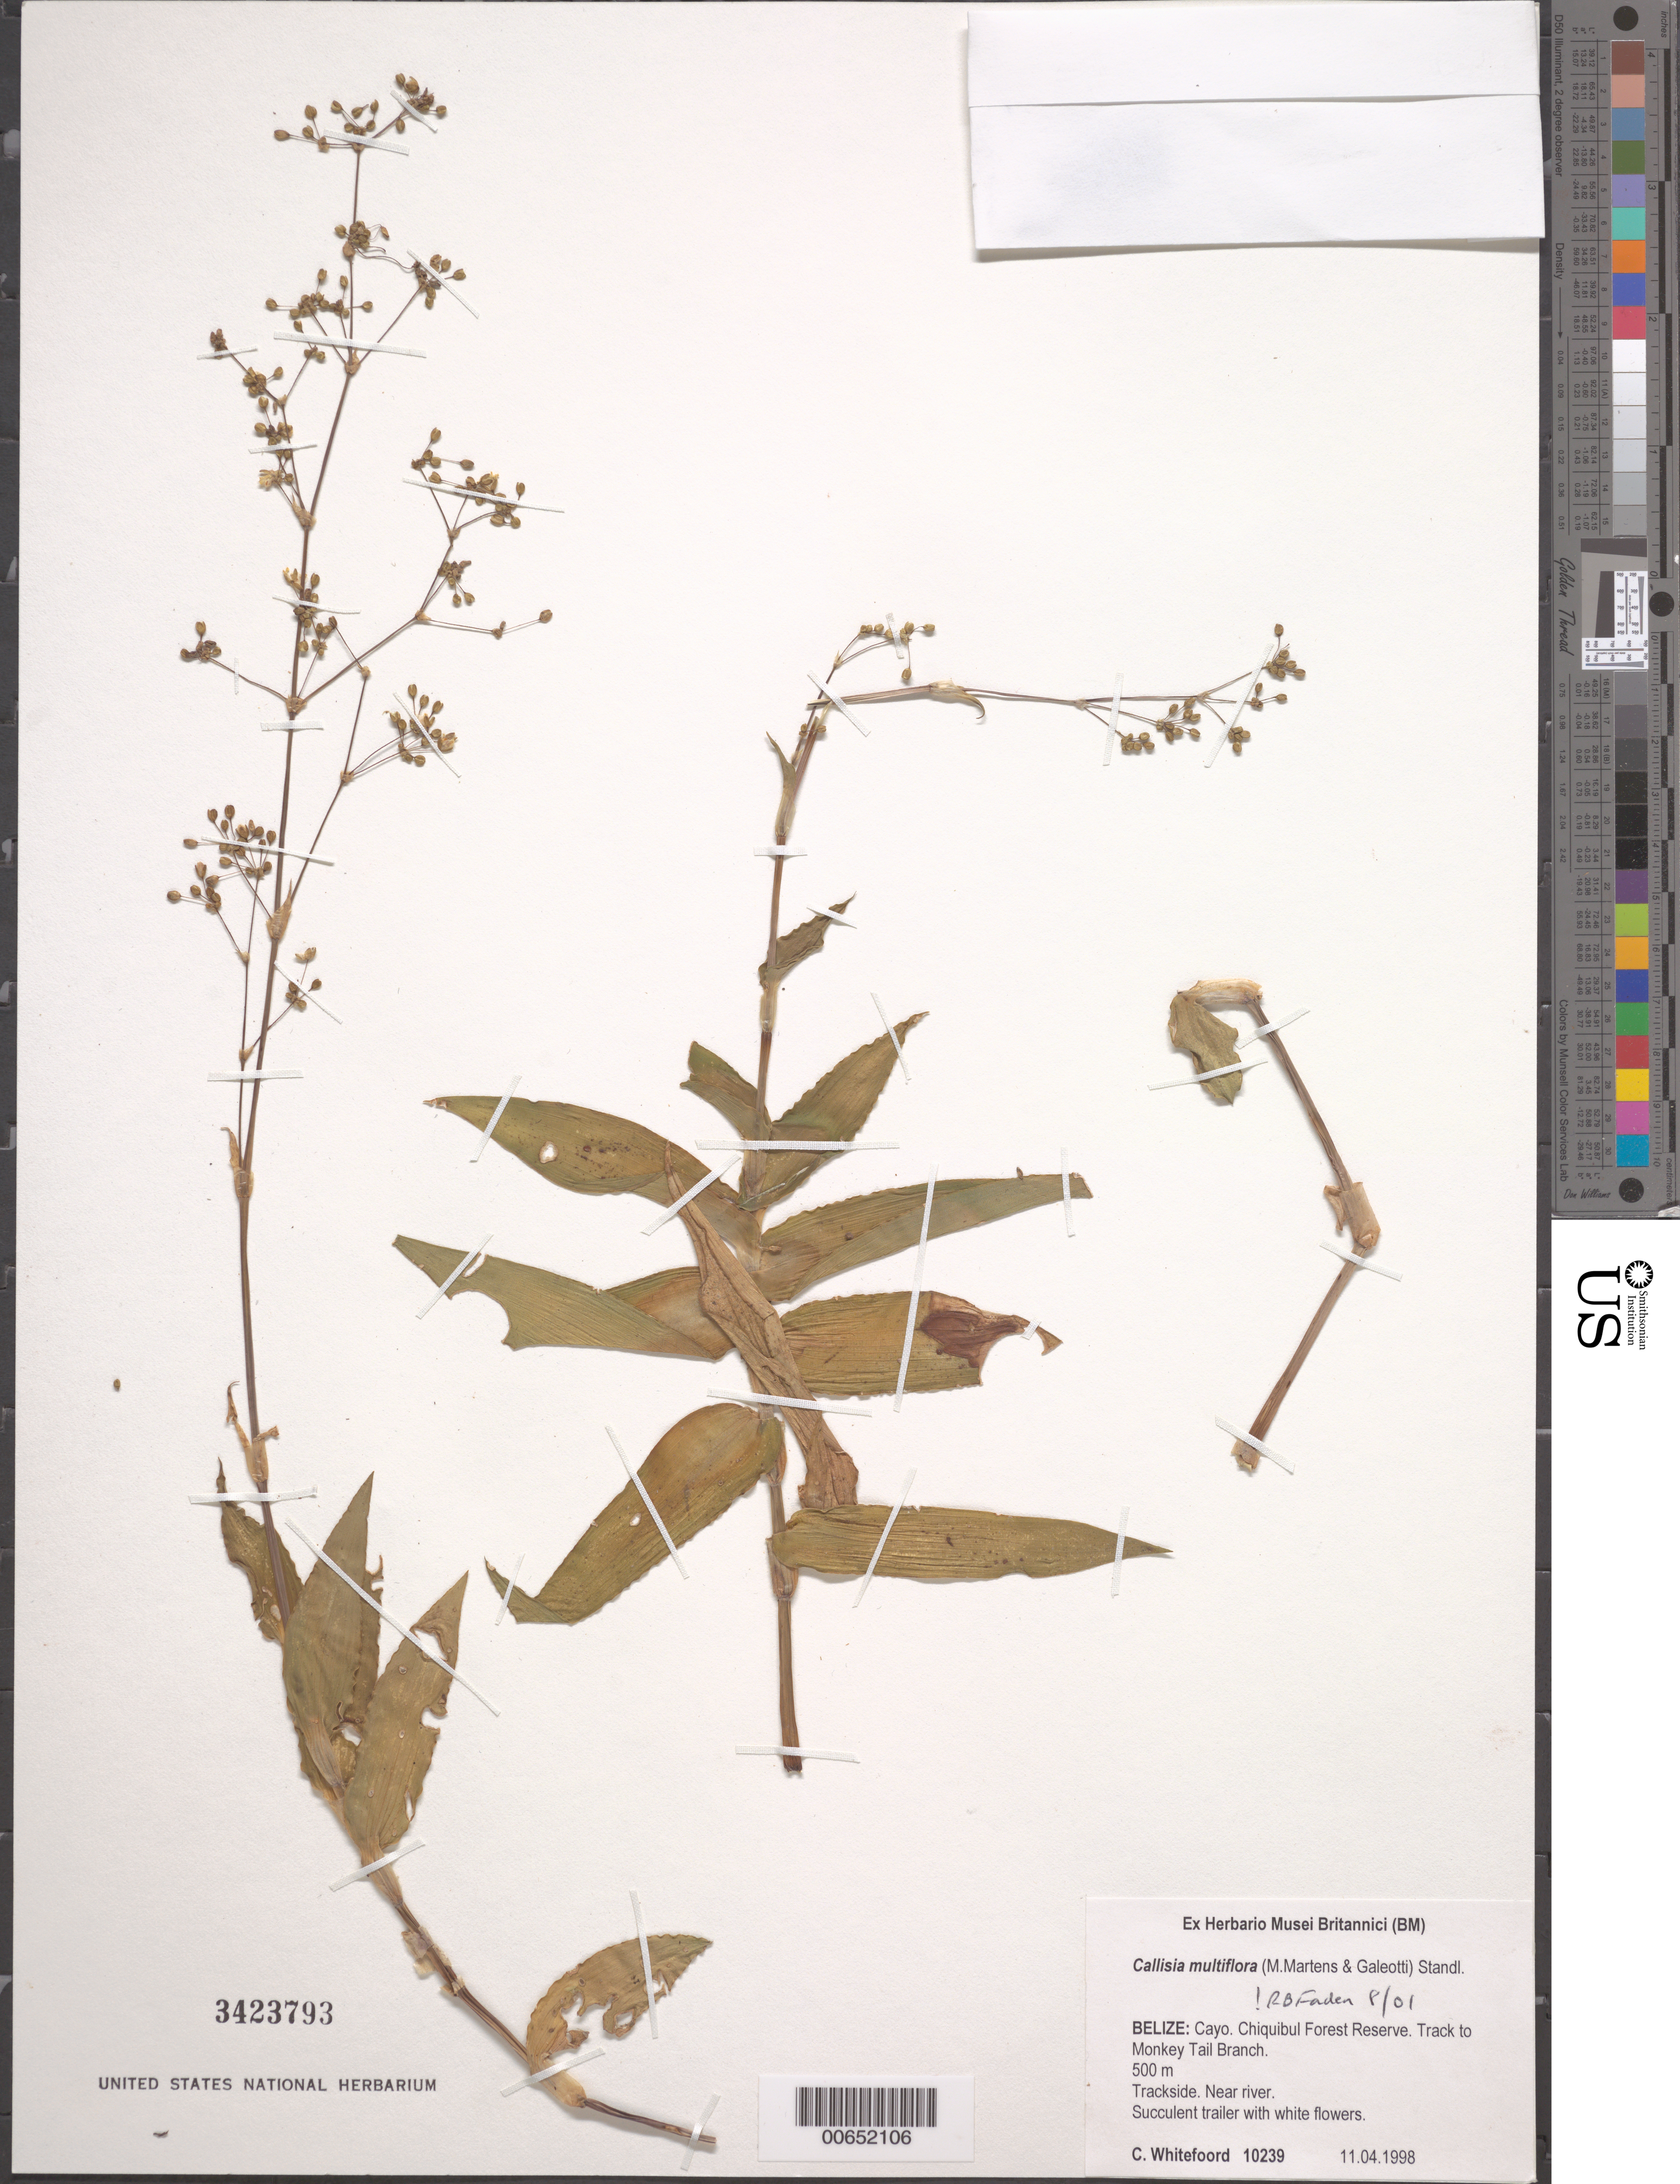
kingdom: Plantae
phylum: Tracheophyta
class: Liliopsida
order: Commelinales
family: Commelinaceae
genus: Callisia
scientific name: Callisia multiflora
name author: (M. Martens & Galeotti) Standl.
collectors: C. Whitefoord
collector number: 10239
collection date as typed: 11 Apr 1998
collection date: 1998-04-11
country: Belize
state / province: Cayo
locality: Chiquibul Forest Reserve, path to Monkey Trail Branch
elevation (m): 500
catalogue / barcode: US 3423793